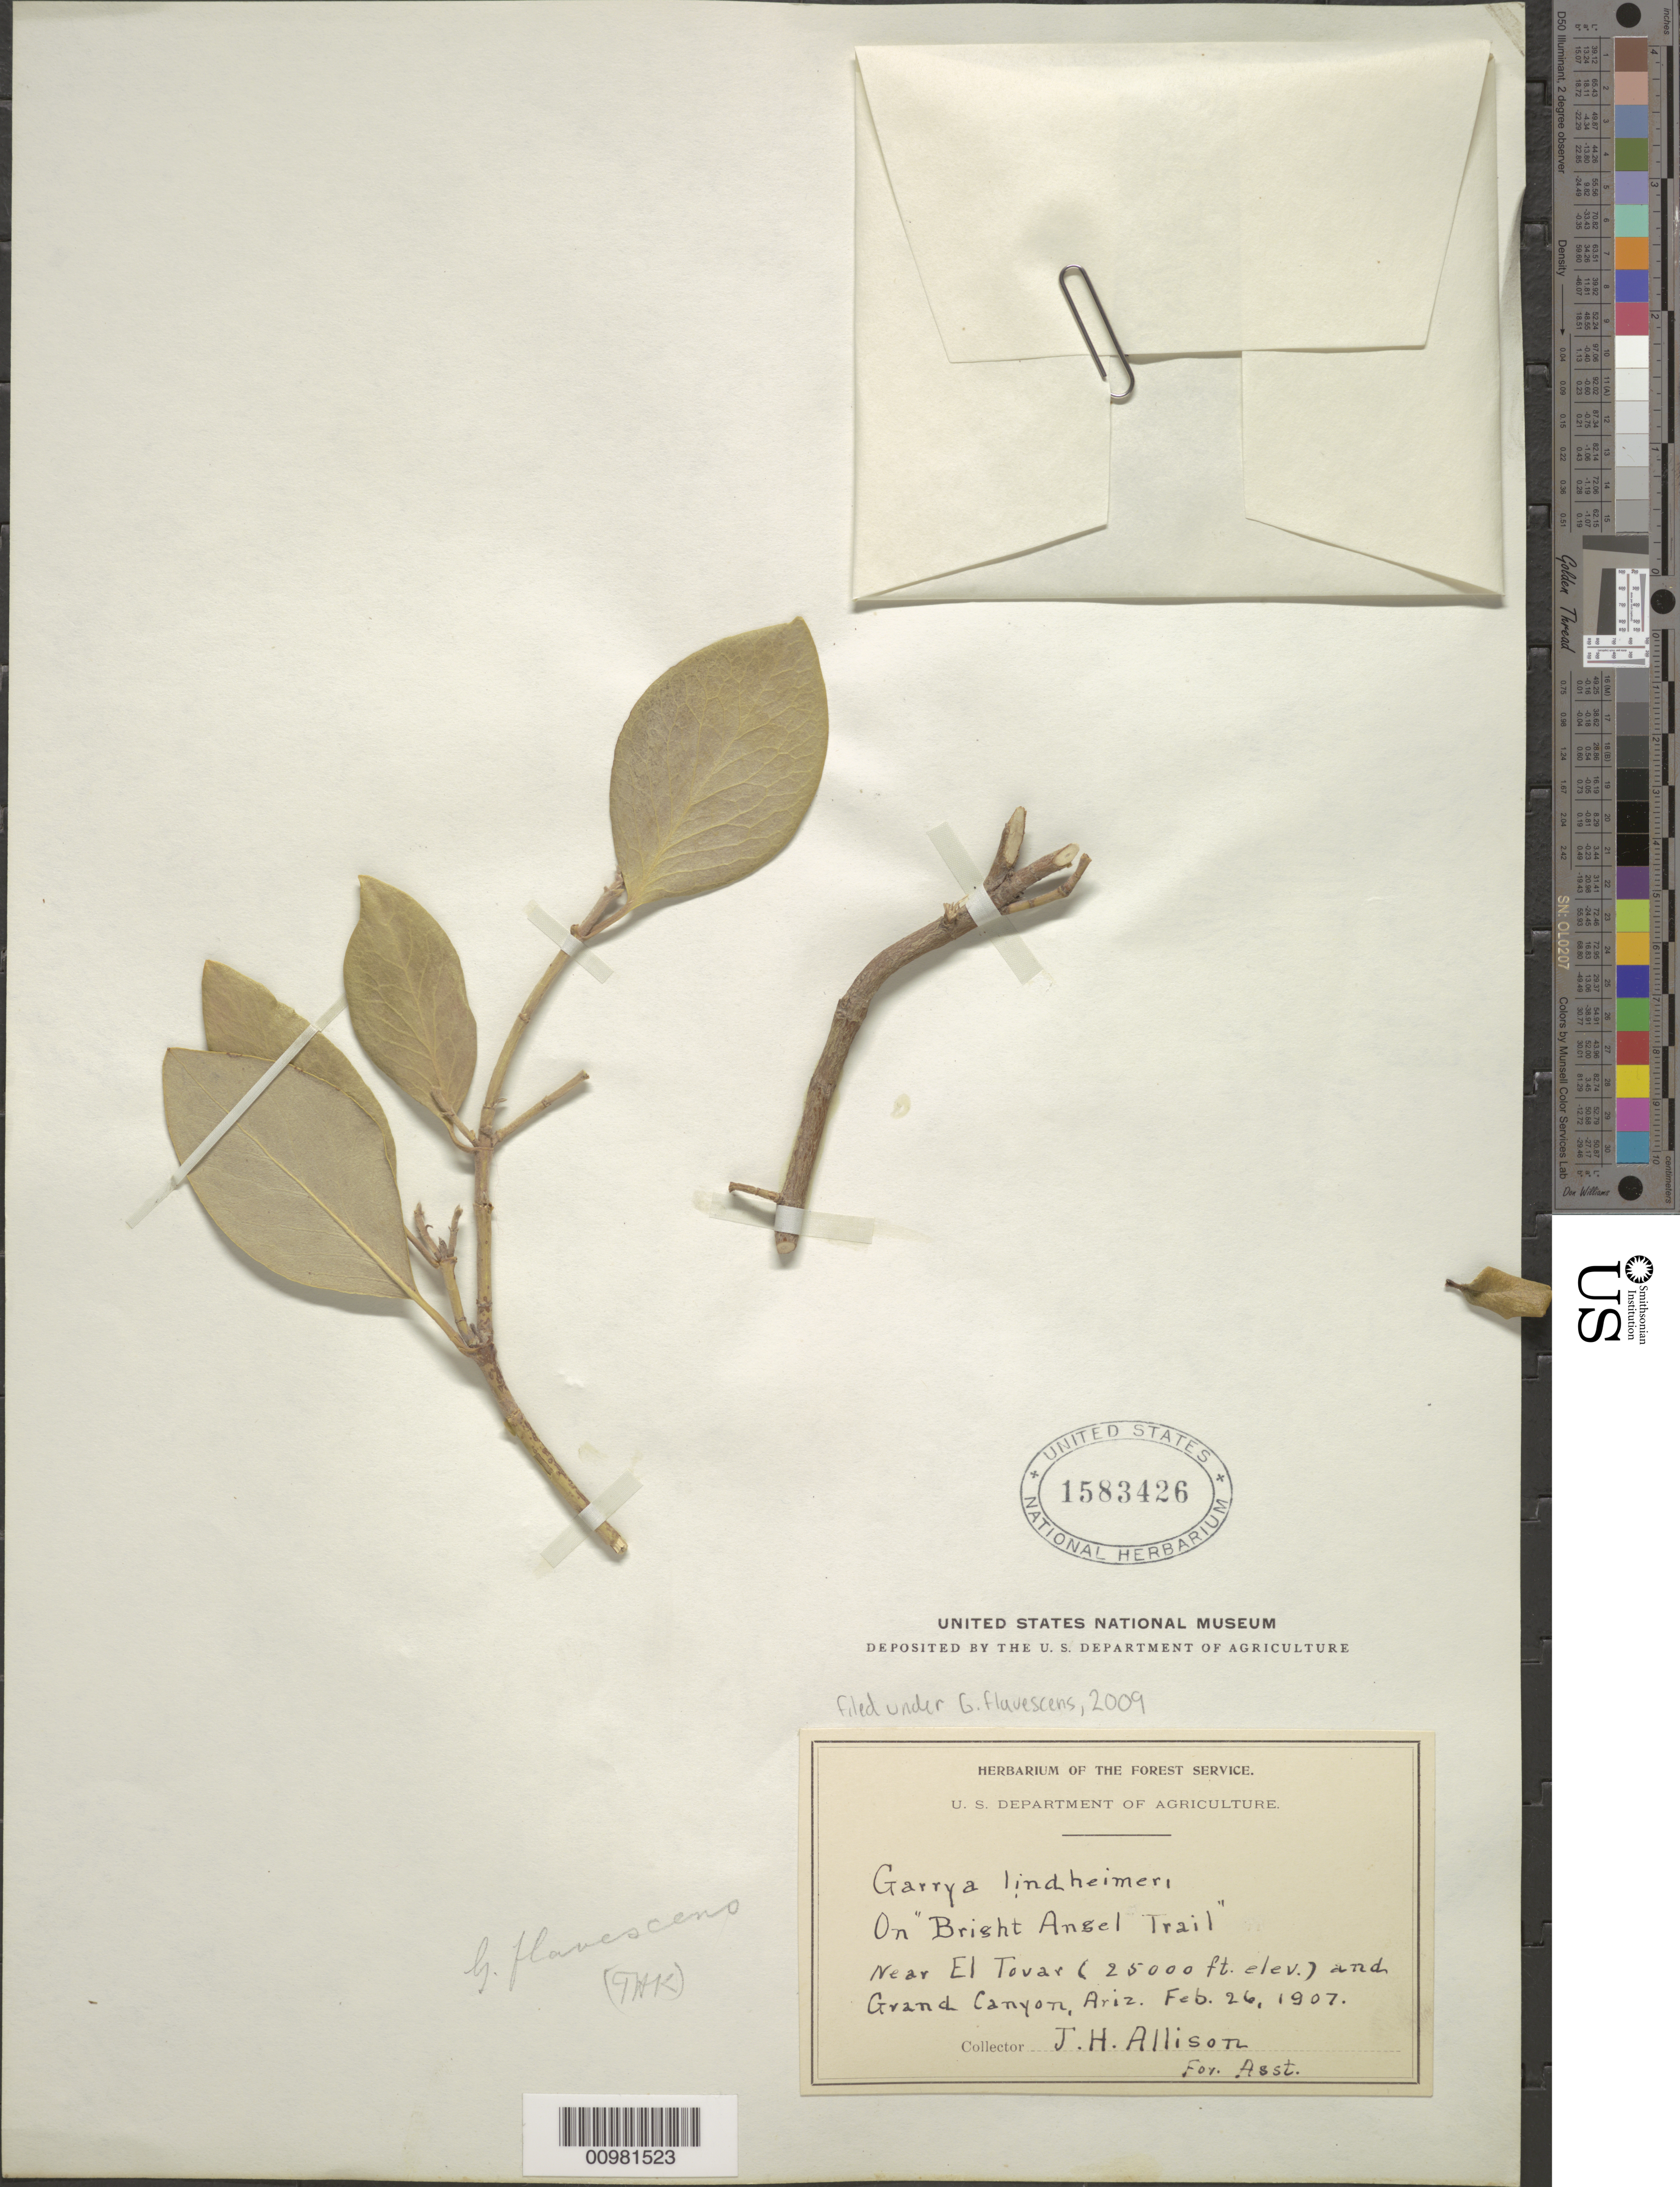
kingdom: Plantae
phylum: Tracheophyta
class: Magnoliopsida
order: Garryales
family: Garryaceae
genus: Garrya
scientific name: Garrya flavescens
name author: S. Watson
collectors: J. H. Allison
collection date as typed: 26 Feb 1907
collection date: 1907-02-26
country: United States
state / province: Arizona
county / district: Mohave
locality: Grand Canyon, Near El Tovar, On Bright Angel Trail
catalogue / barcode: US 1583426